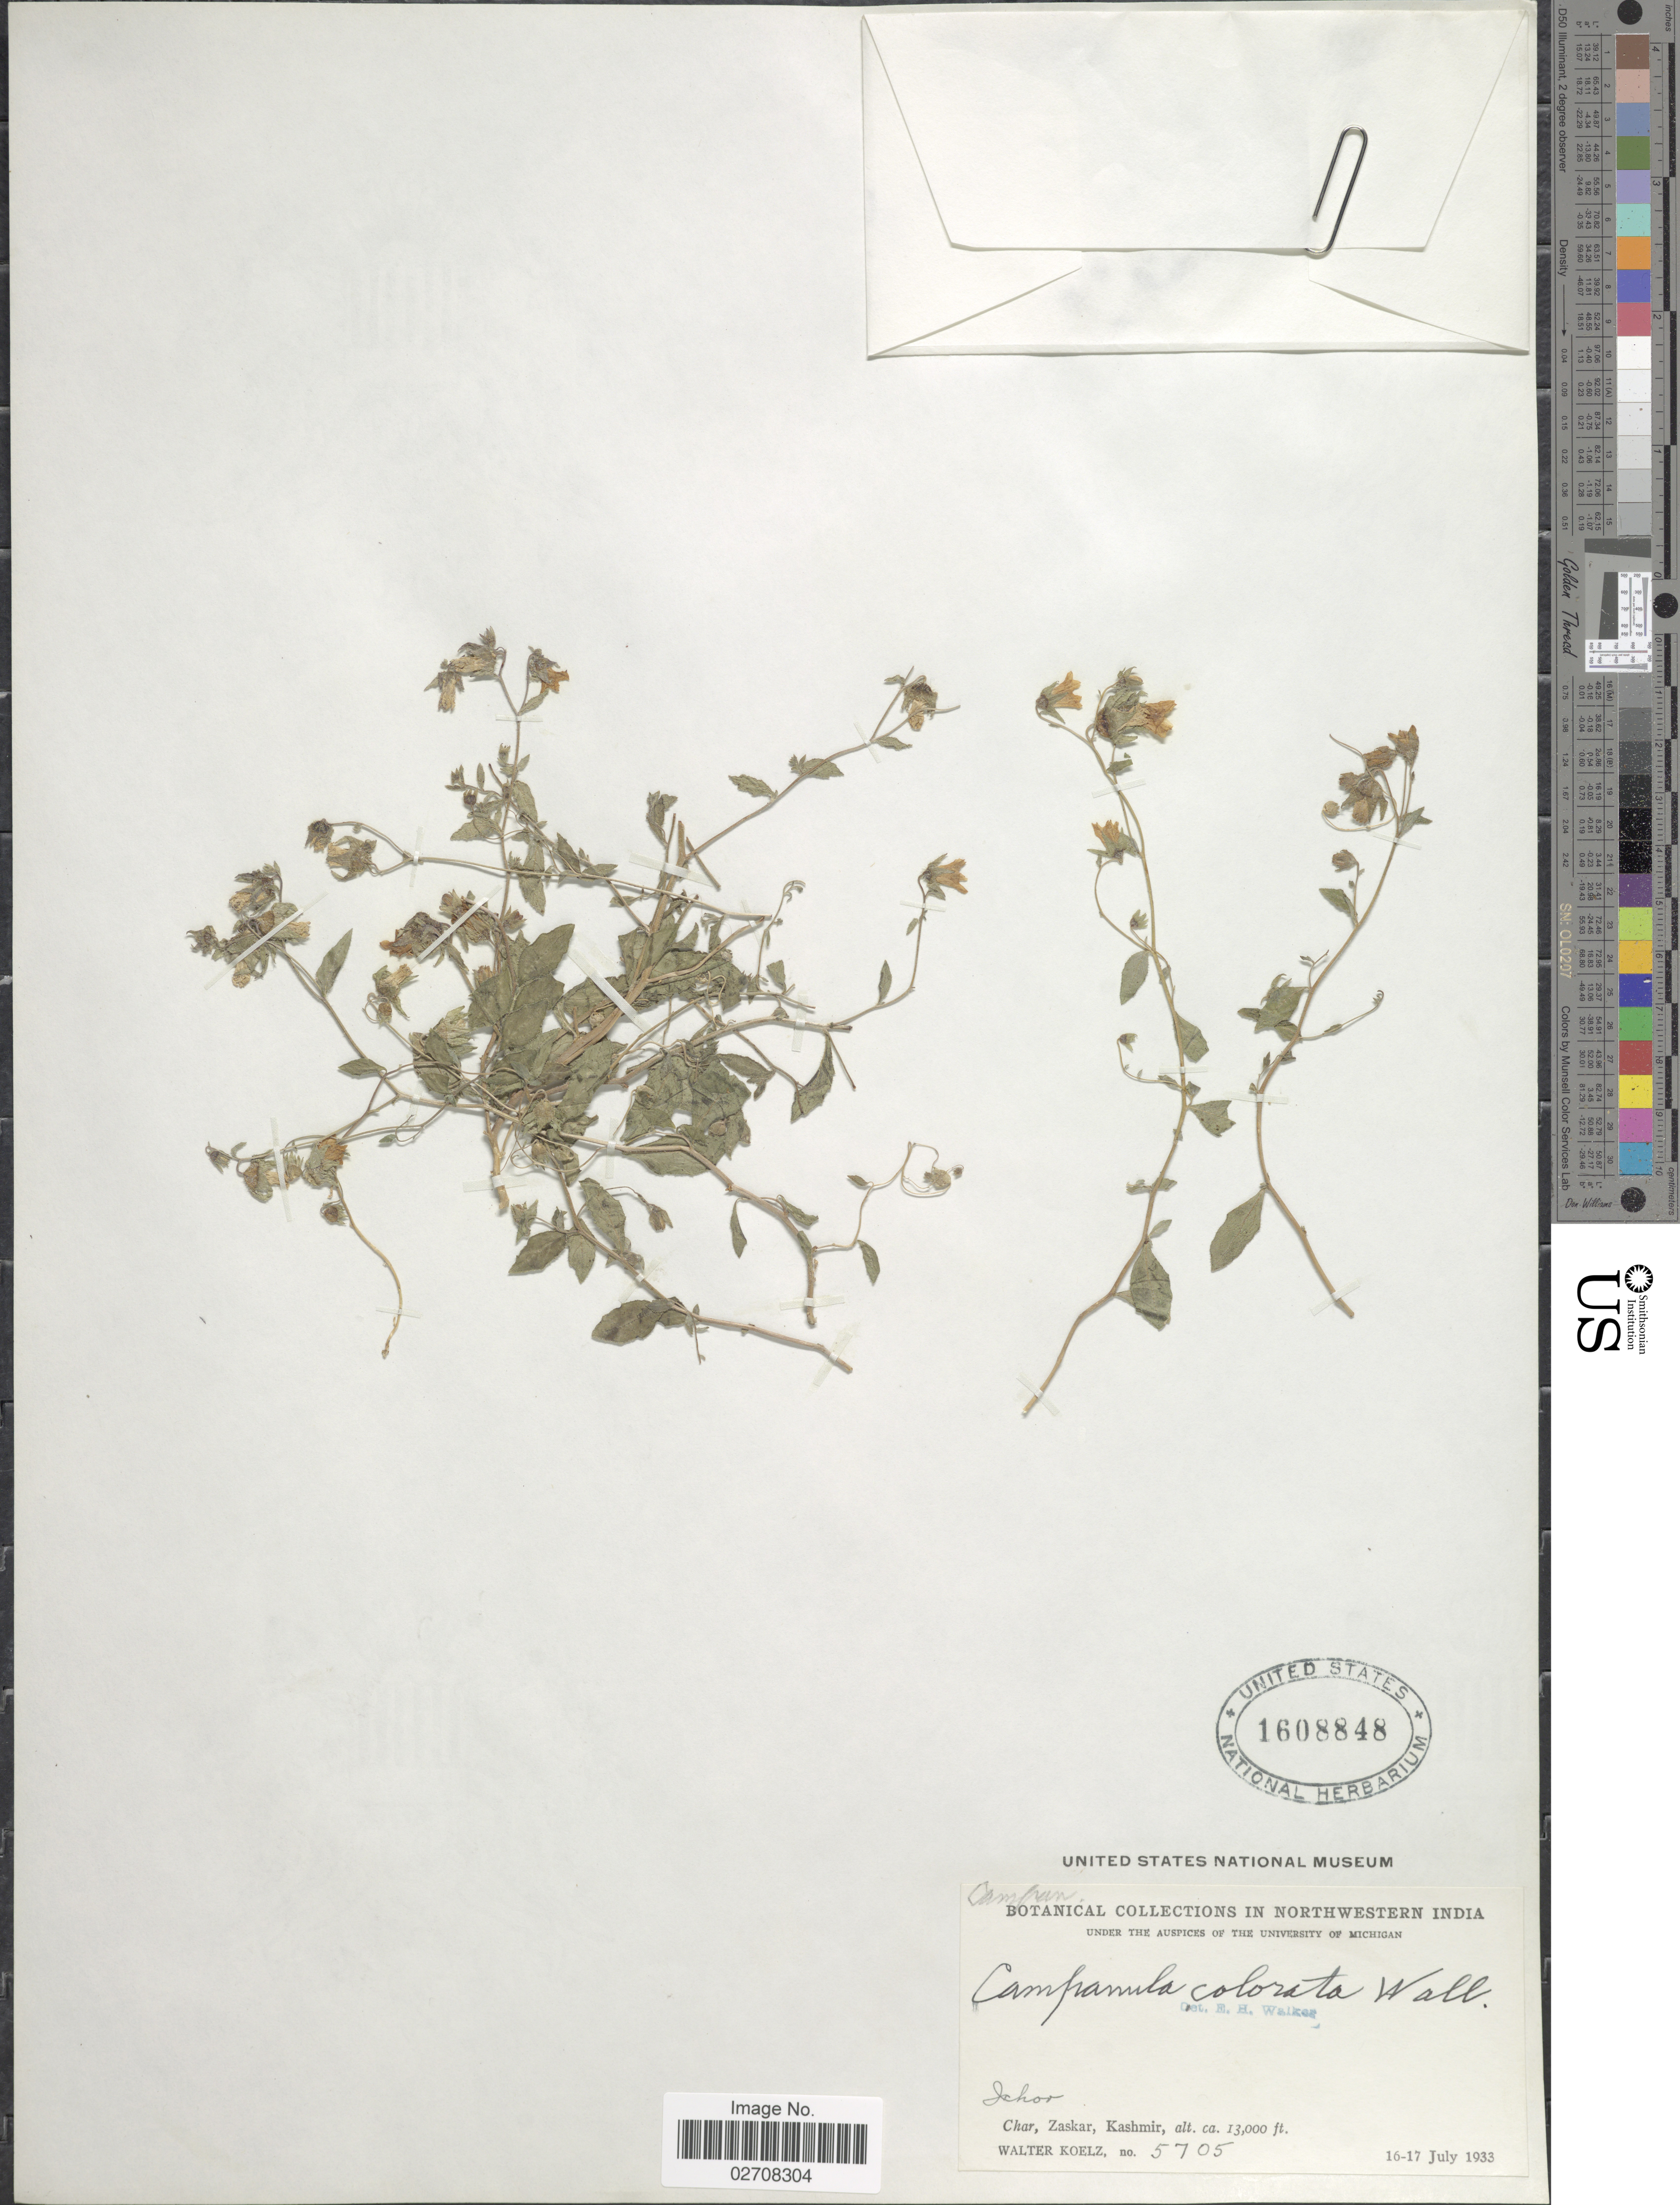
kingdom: Plantae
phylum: Tracheophyta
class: Magnoliopsida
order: Asterales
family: Campanulaceae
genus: Campanula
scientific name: Campanula colorata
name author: Wall.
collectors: W. N. Koelz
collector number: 5705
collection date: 1933-07-16/1933-07-17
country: India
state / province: Jammu and Kashmir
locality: Northwestern India. Ichor. Char, Zaskar, Kashmir.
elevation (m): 3962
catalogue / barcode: US 1608848